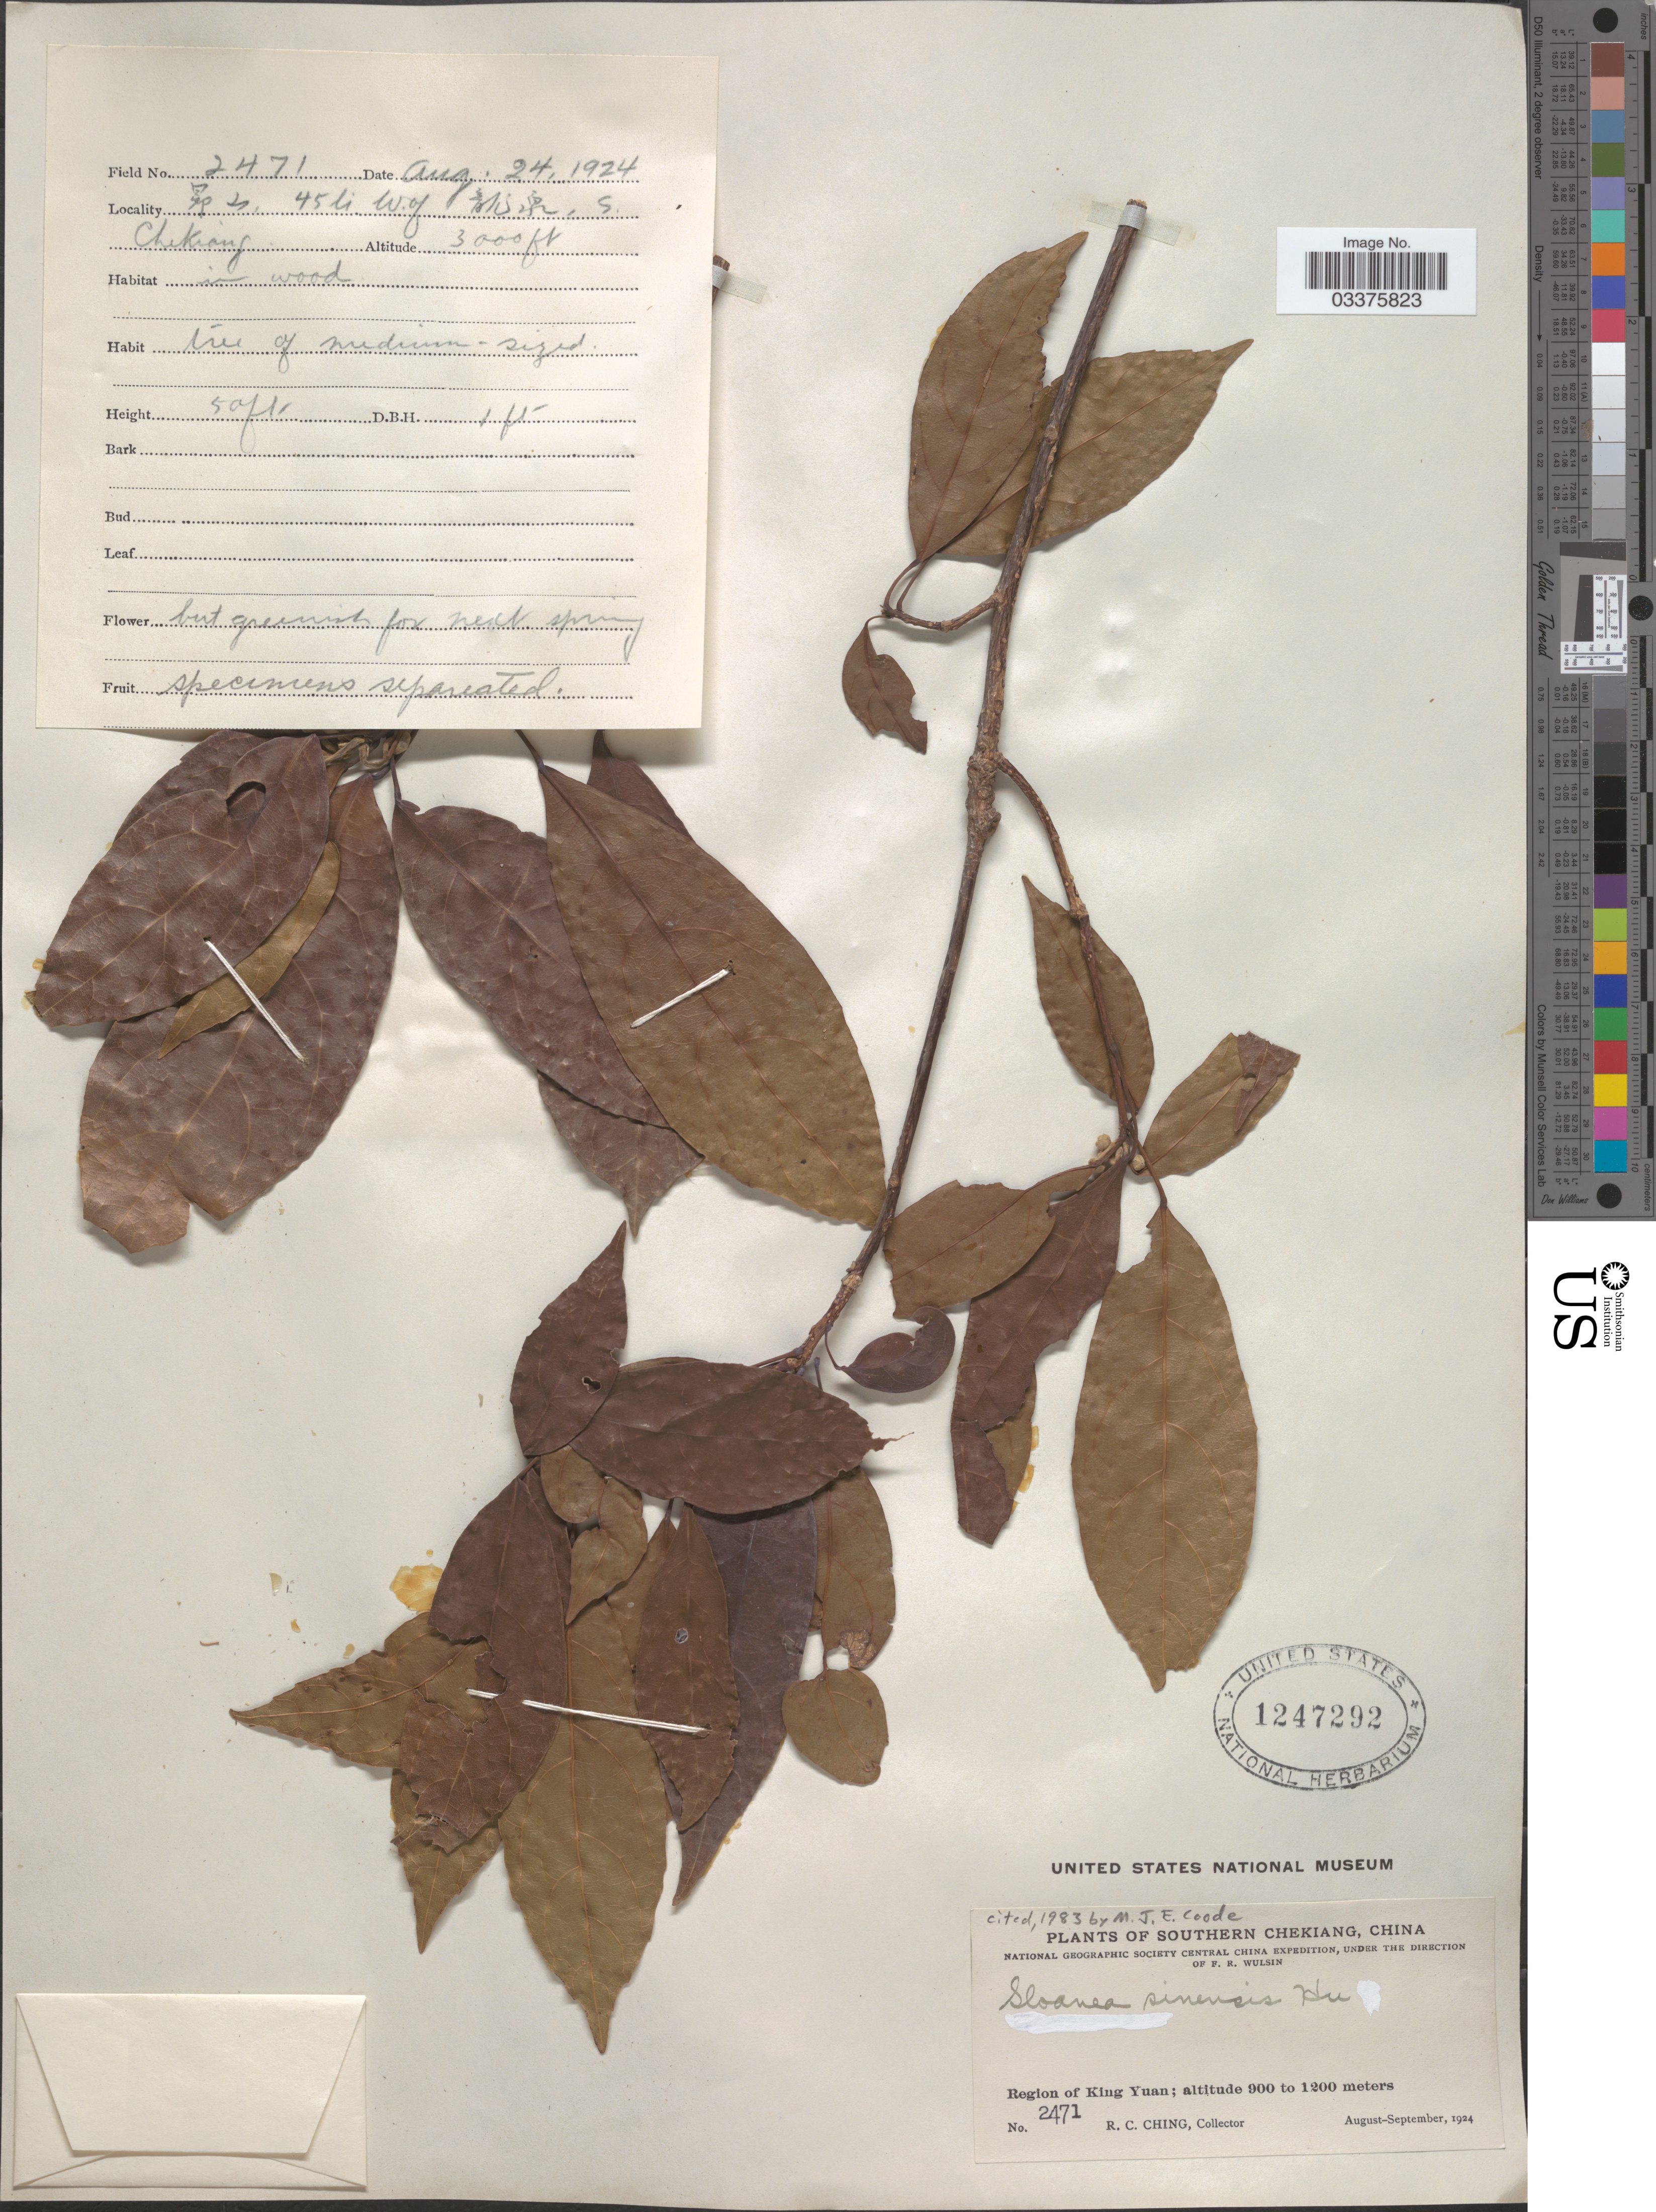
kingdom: Plantae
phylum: Tracheophyta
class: Magnoliopsida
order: Oxalidales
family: Elaeocarpaceae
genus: Sloanea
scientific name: Sloanea sinensis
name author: (Hance) Hu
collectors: R. C. Ching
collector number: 2471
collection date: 1924-08-24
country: China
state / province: Zhejiang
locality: Southern Chekiang. Region of King Yuan. 45 li W. of X.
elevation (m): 914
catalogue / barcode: US 1247292